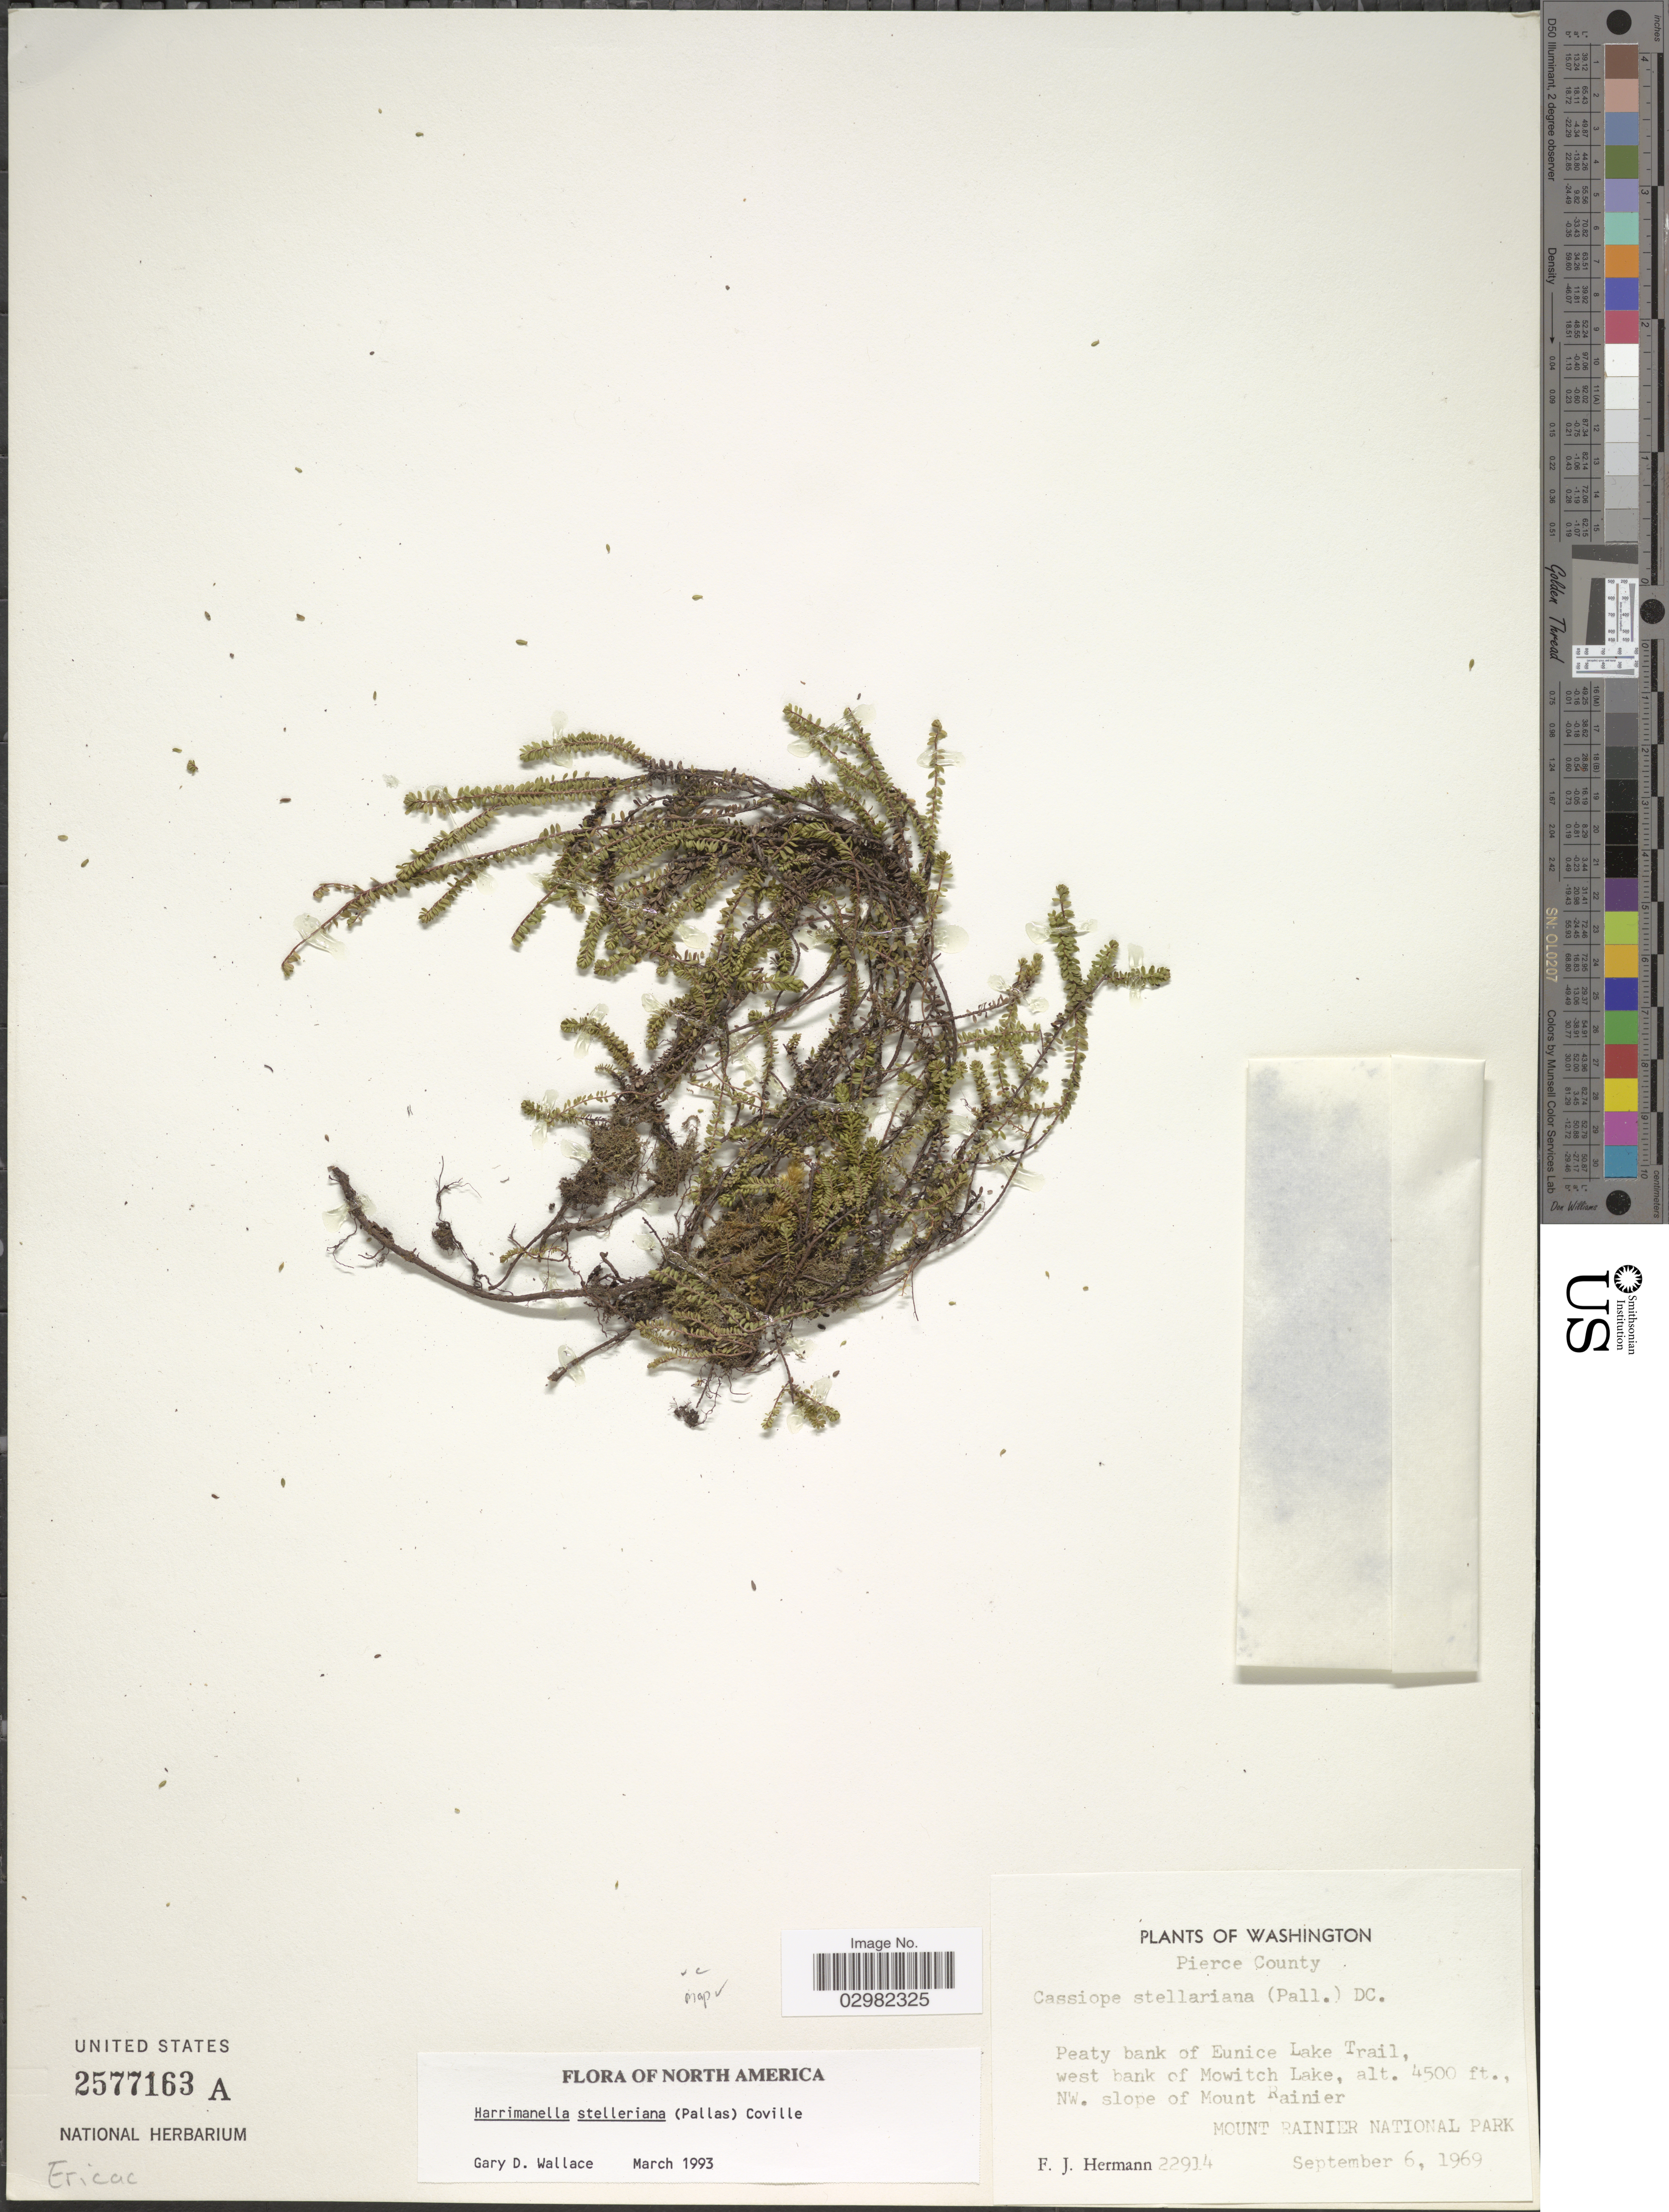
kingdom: Plantae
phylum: Tracheophyta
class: Magnoliopsida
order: Ericales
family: Ericaceae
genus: Harrimanella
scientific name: Harrimanella stelleriana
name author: (Pall.) Coville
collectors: F. J. Hermann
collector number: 22914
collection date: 1969-09-06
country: United States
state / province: Washington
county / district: Pierce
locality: Peaty bank of Eunice Lake Trail, west bank of Mowitch Lake, NW. slope of Mount Rainier, Mount Rainier National Park, Pierce County.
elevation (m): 1372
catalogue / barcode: US 2577163A